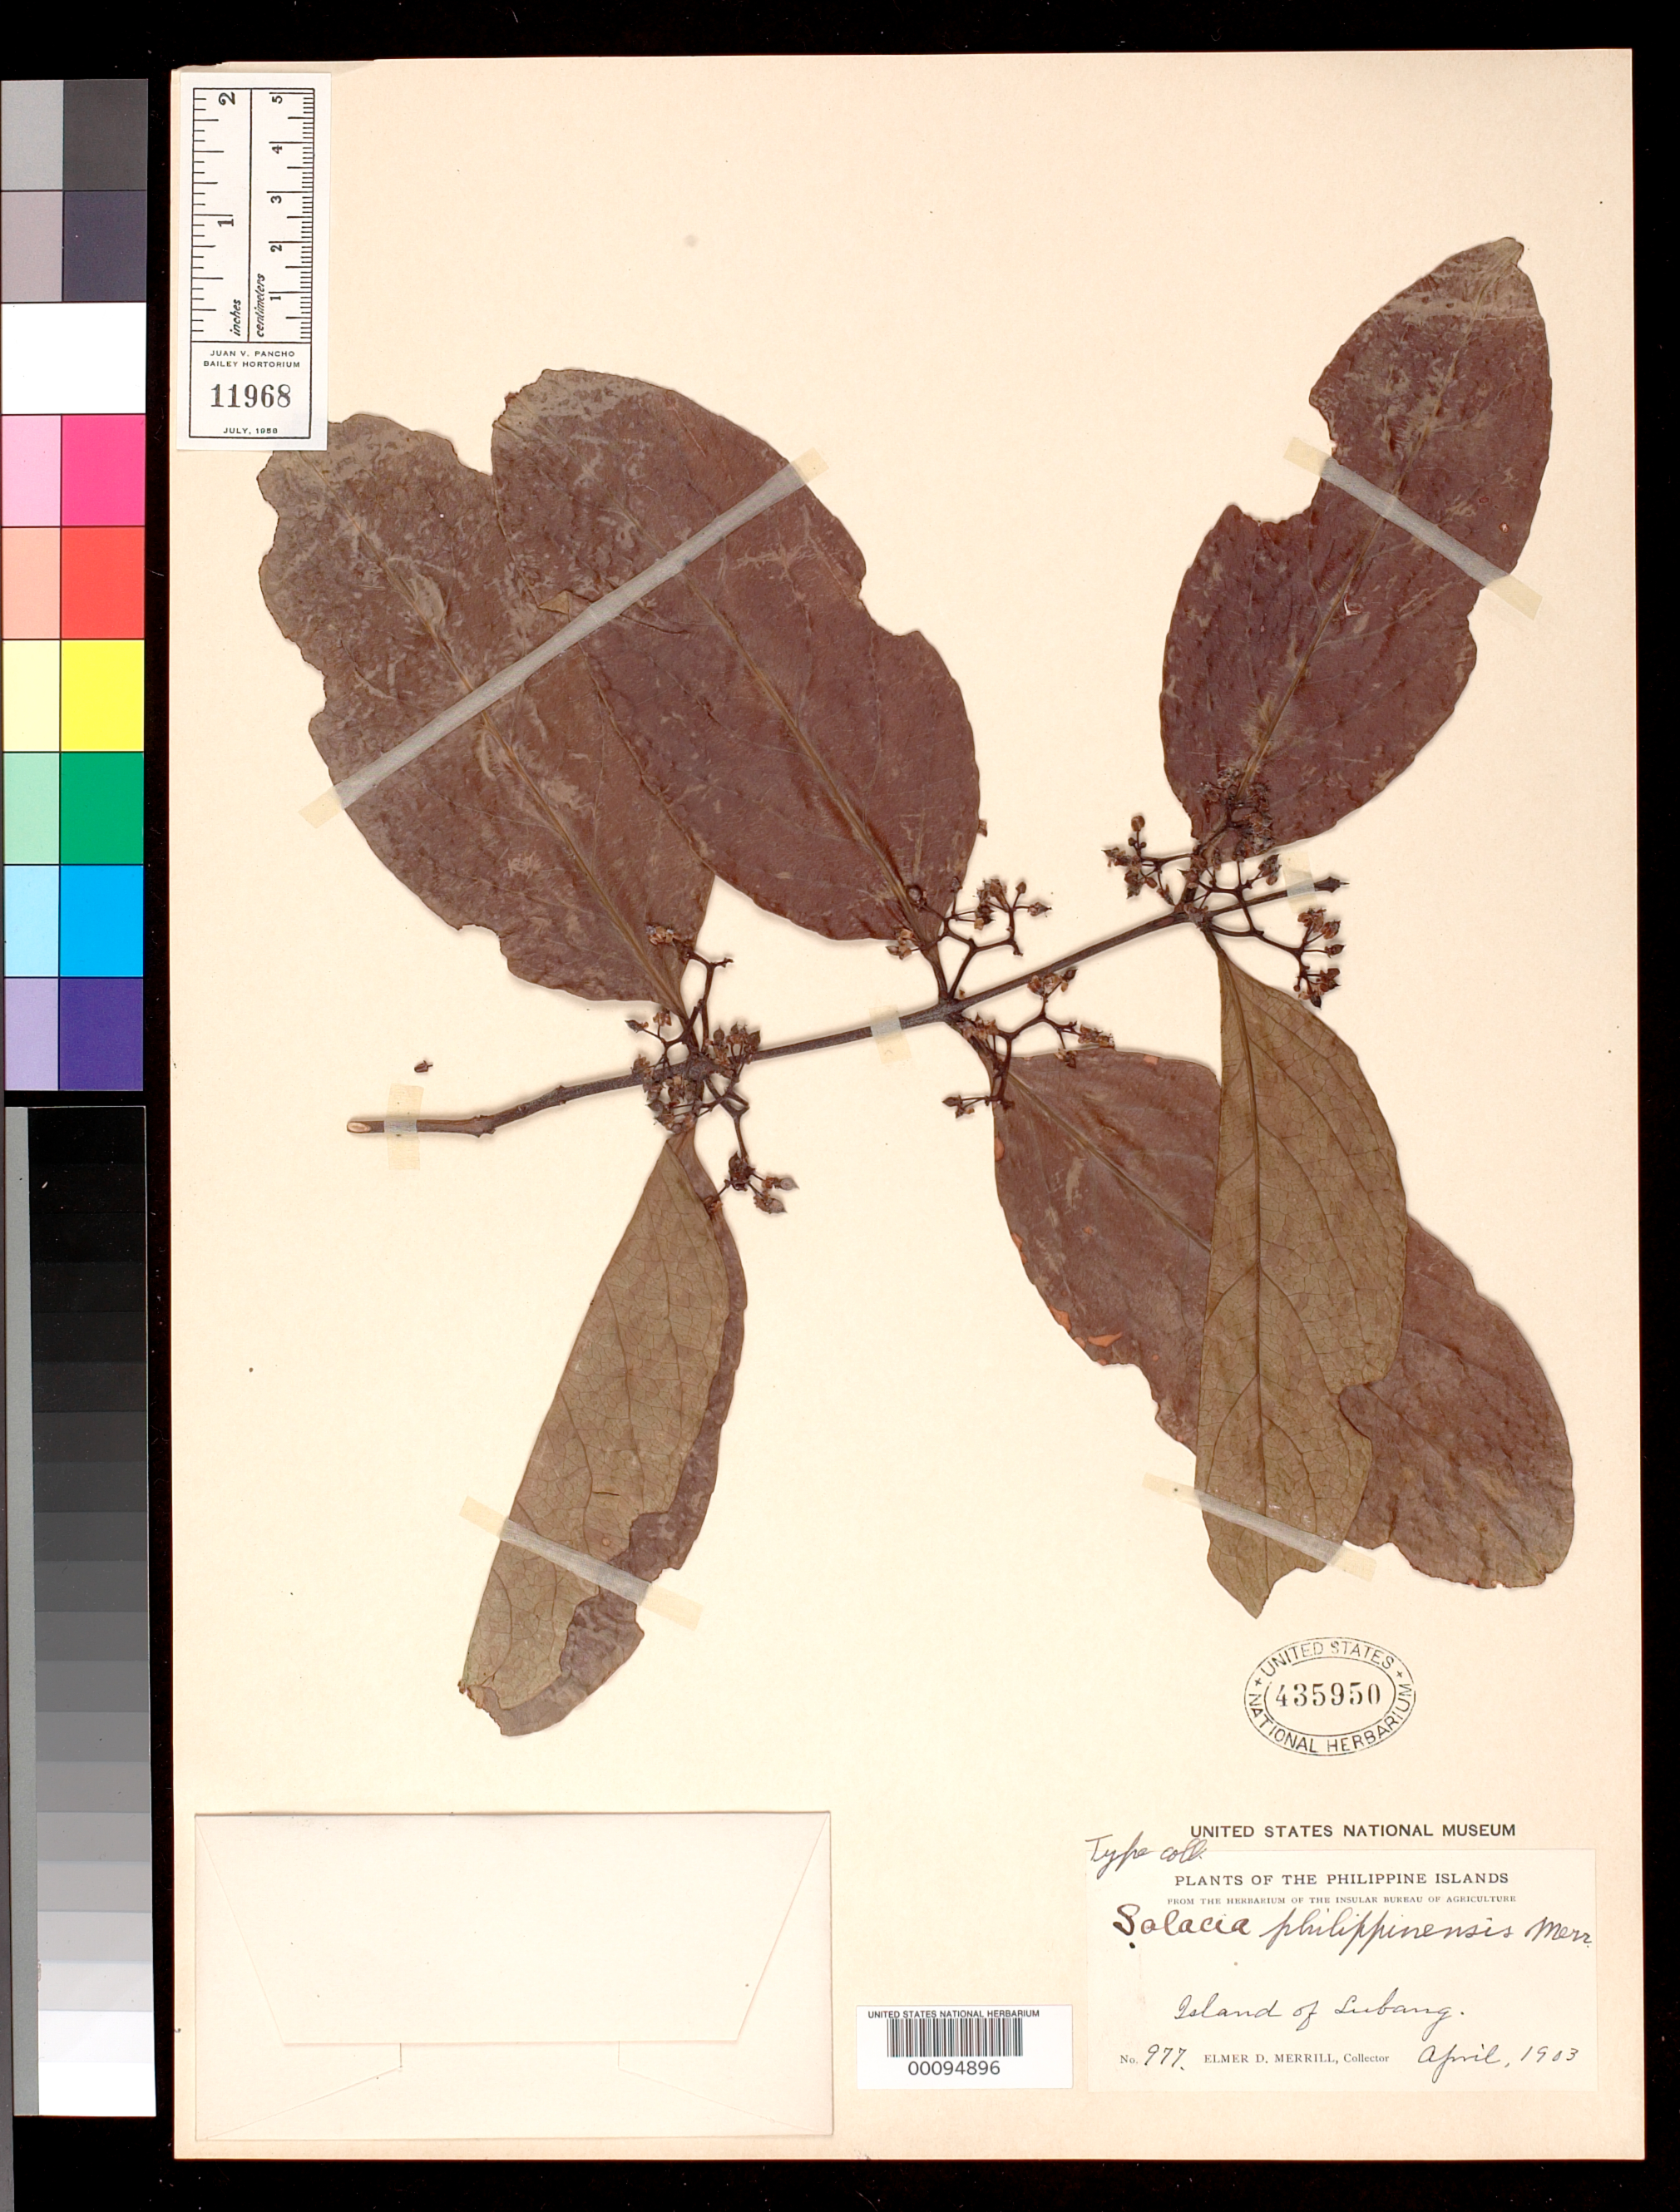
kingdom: Plantae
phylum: Tracheophyta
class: Magnoliopsida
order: Celastrales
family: Celastraceae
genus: Salacia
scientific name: Salacia philippinensis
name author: Merr.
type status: Syntype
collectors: E. D. Merrill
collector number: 977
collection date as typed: Apr 1903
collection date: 1903-04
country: Philippines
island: Lubang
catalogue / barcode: US 435950